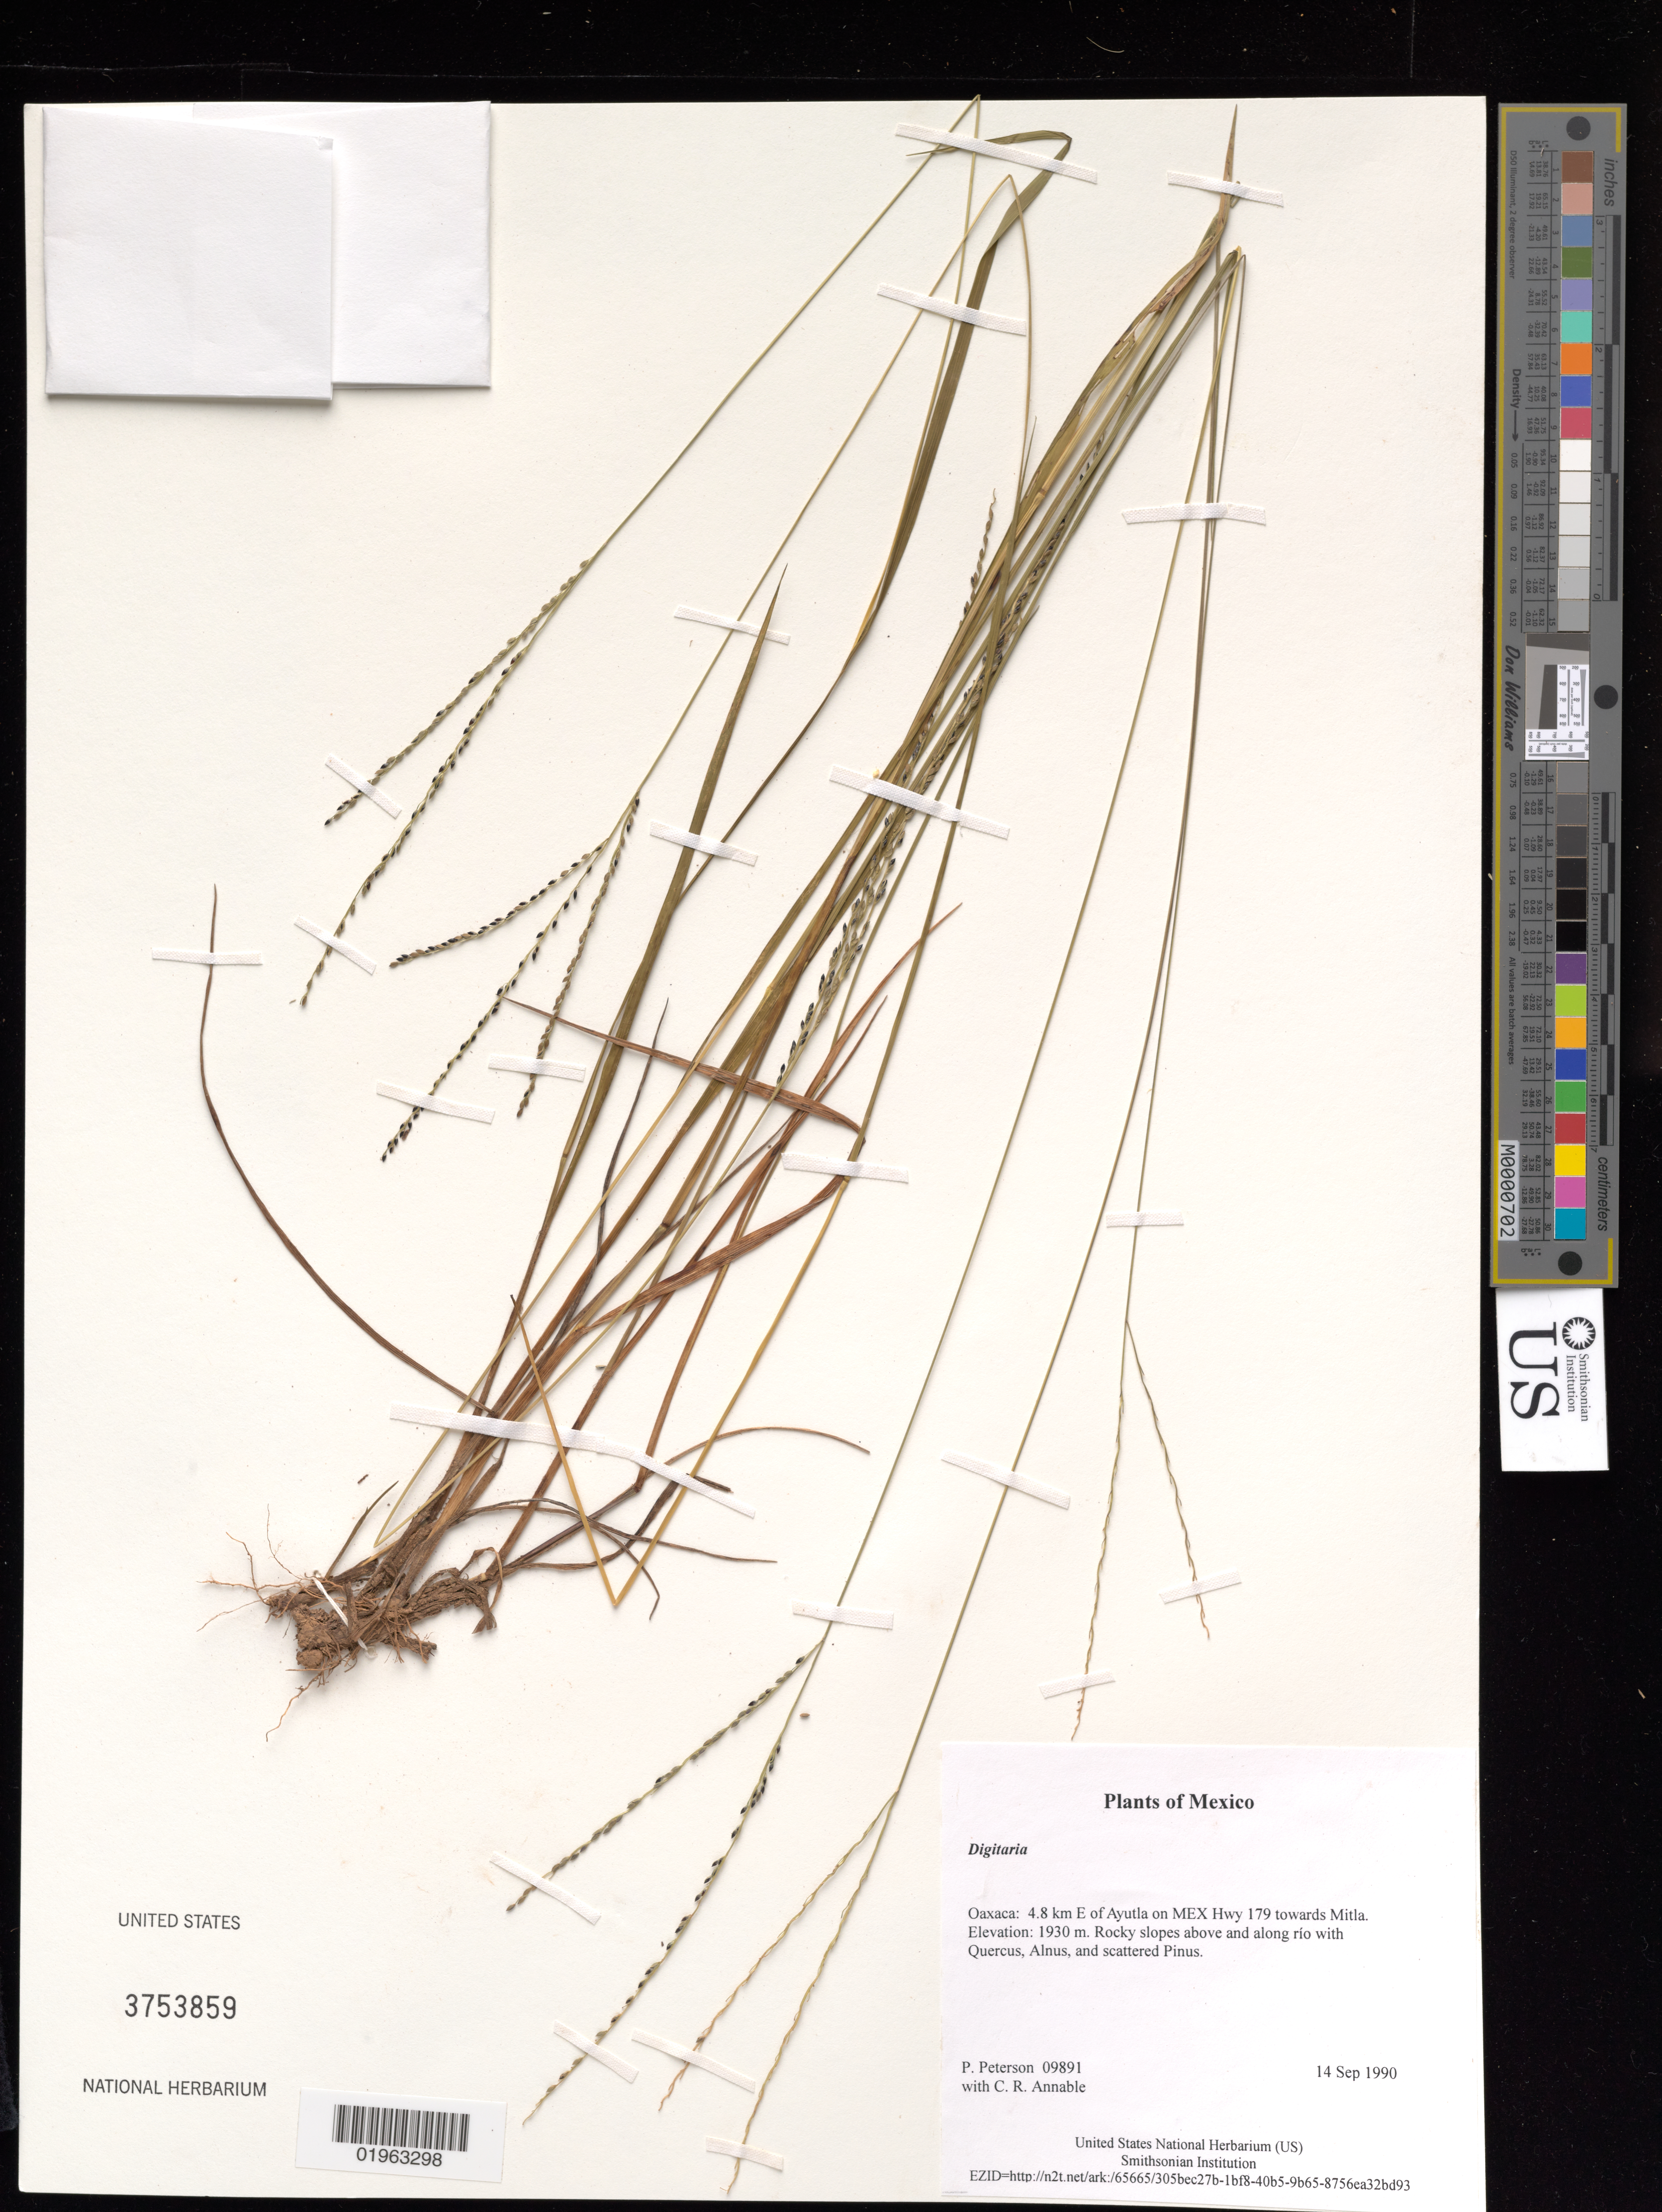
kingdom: Plantae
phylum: Tracheophyta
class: Liliopsida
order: Poales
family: Poaceae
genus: Digitaria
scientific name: Digitaria sp.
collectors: P. M. Peterson & C. R. Annable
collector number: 09891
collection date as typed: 14 Sep 1990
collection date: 1990-09-14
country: Mexico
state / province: Oaxaca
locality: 4.8 km E of Ayutla on MEX Hwy 179 towards Mitla.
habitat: Rocky slopes above and along río with Quercus, Alnus, and scattered Pinus.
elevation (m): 1930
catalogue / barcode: US 3753859